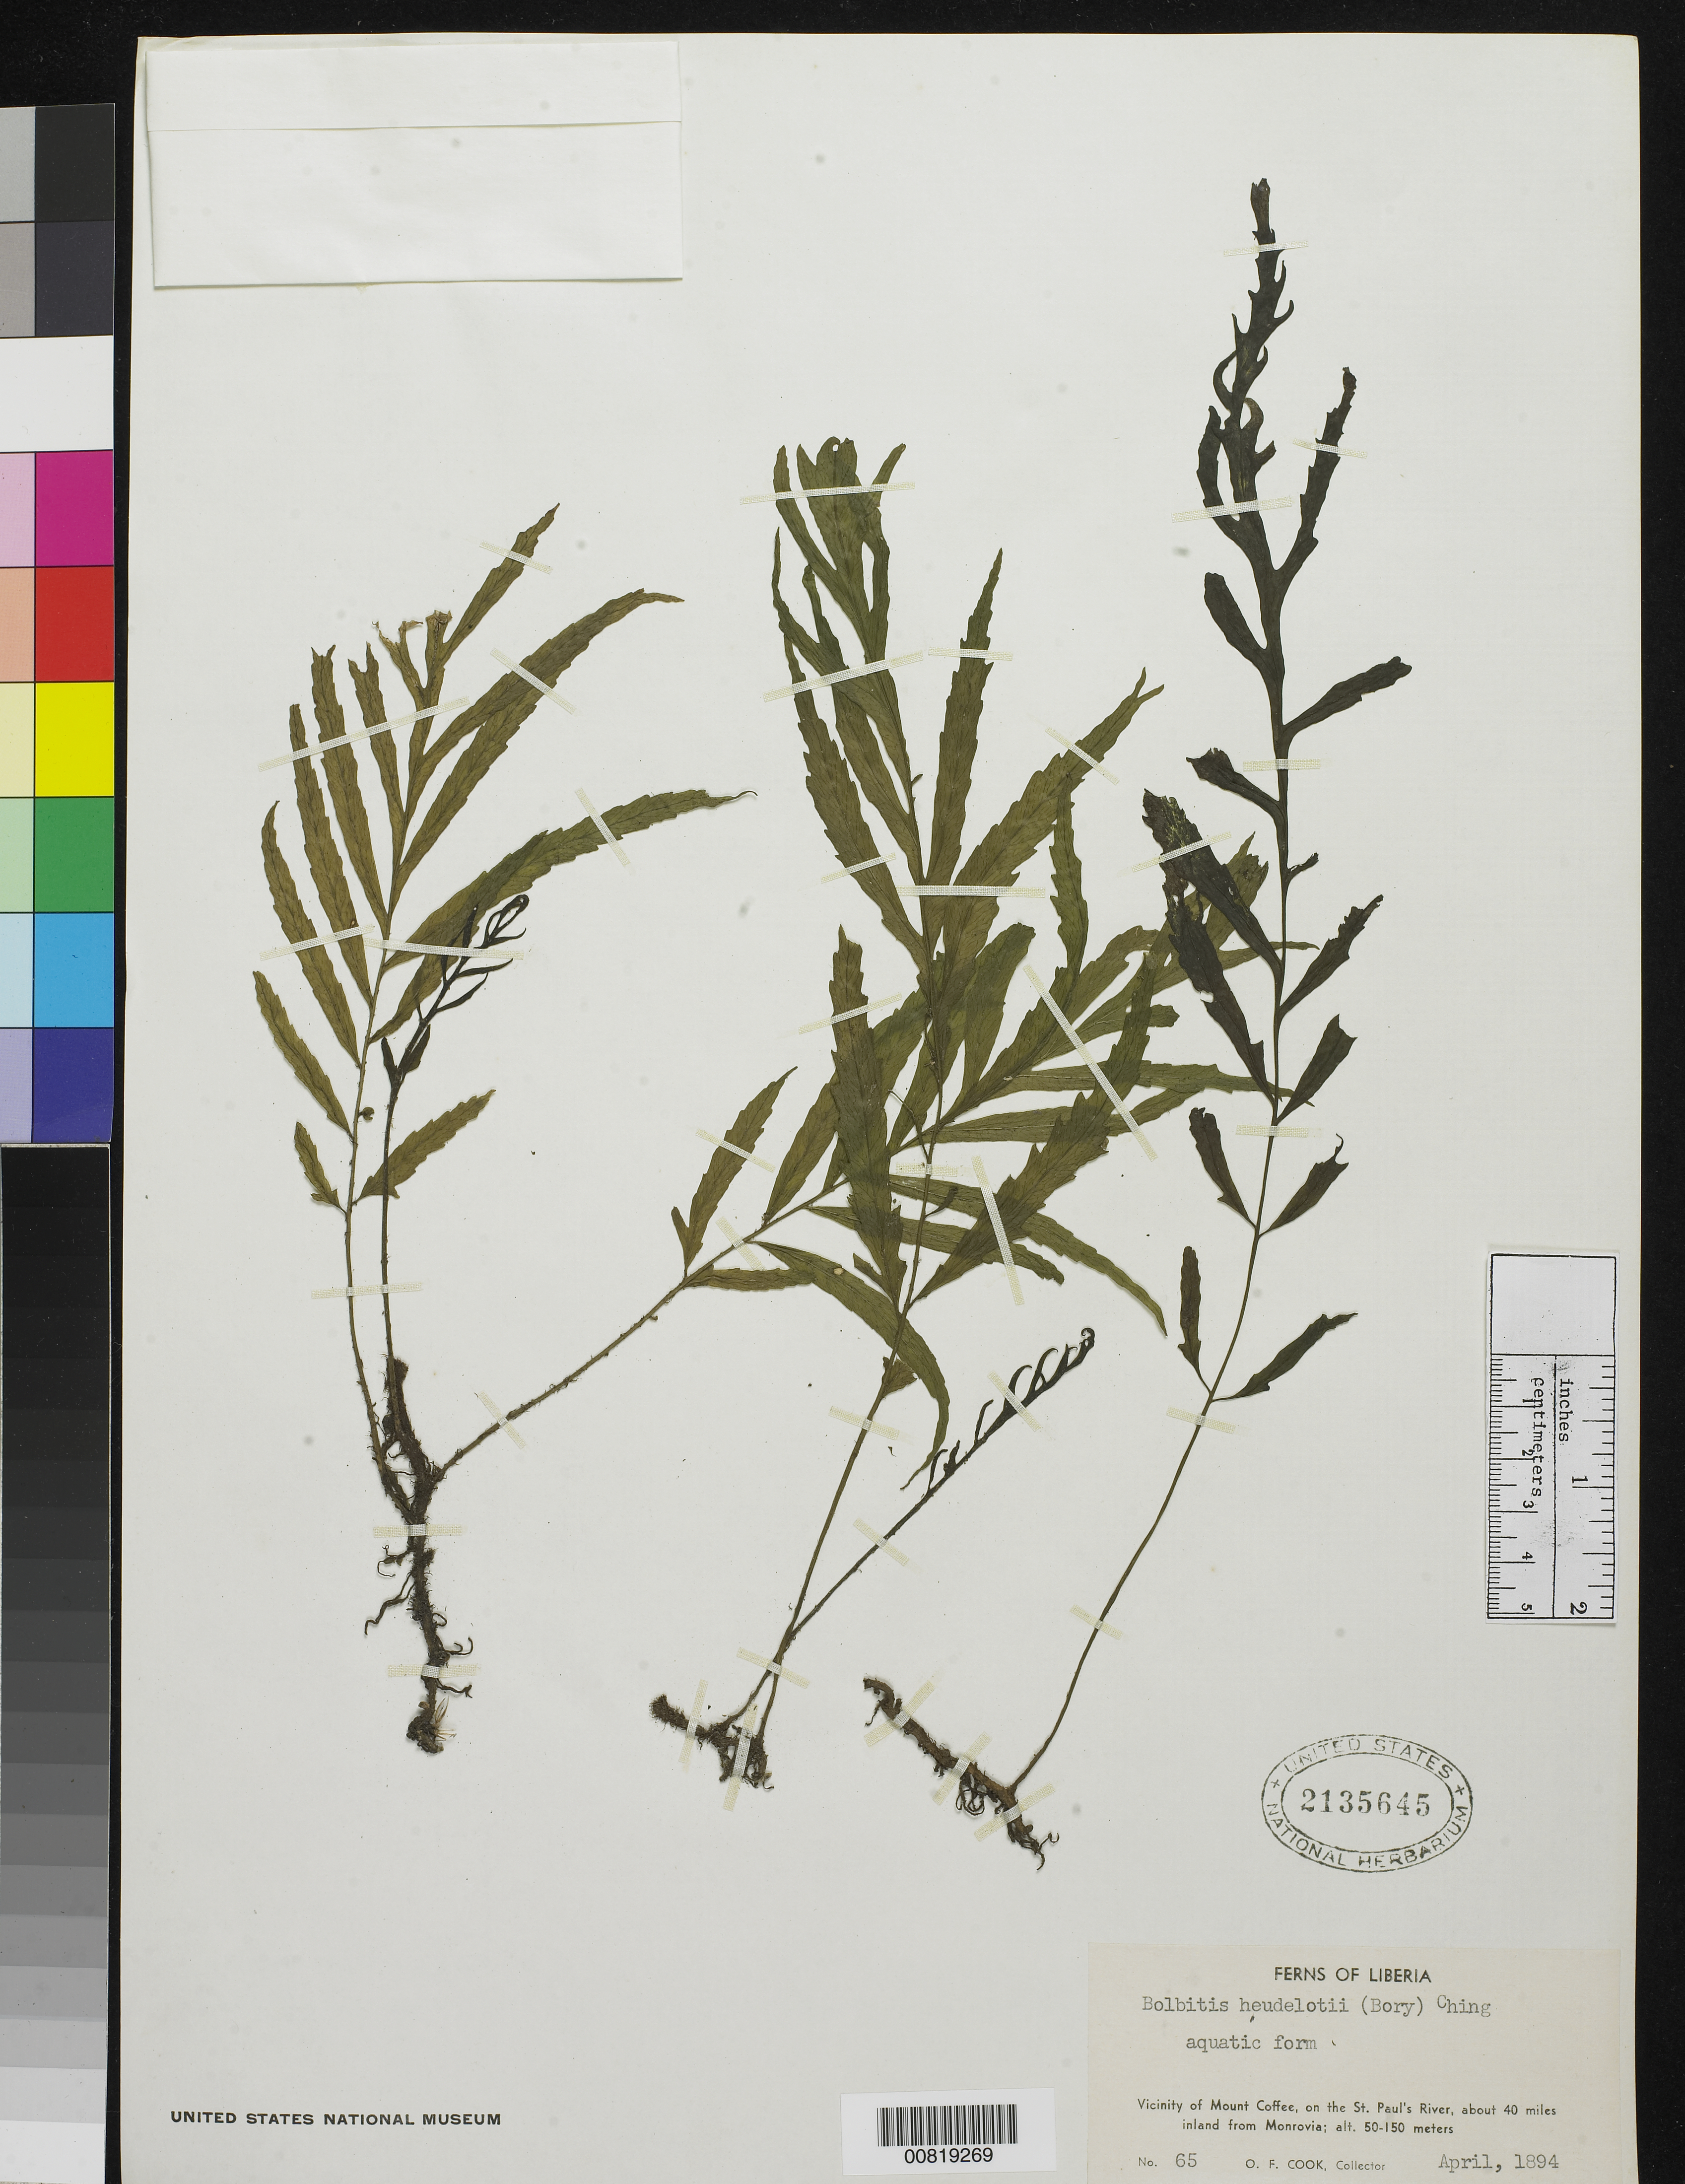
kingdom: Plantae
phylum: Tracheophyta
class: Polypodiopsida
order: Polypodiales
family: Dryopteridaceae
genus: Bolbitis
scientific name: Bolbitis heudelotii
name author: (Bory ex Fée) Alston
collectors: O. F. Cook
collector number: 65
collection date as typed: Apr 1894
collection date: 1894-04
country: Liberia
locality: Vicinity of Mt. Coffee, on the St. Paul's River, about 40 miles inland from Monrovia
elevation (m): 50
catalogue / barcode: US 2135645